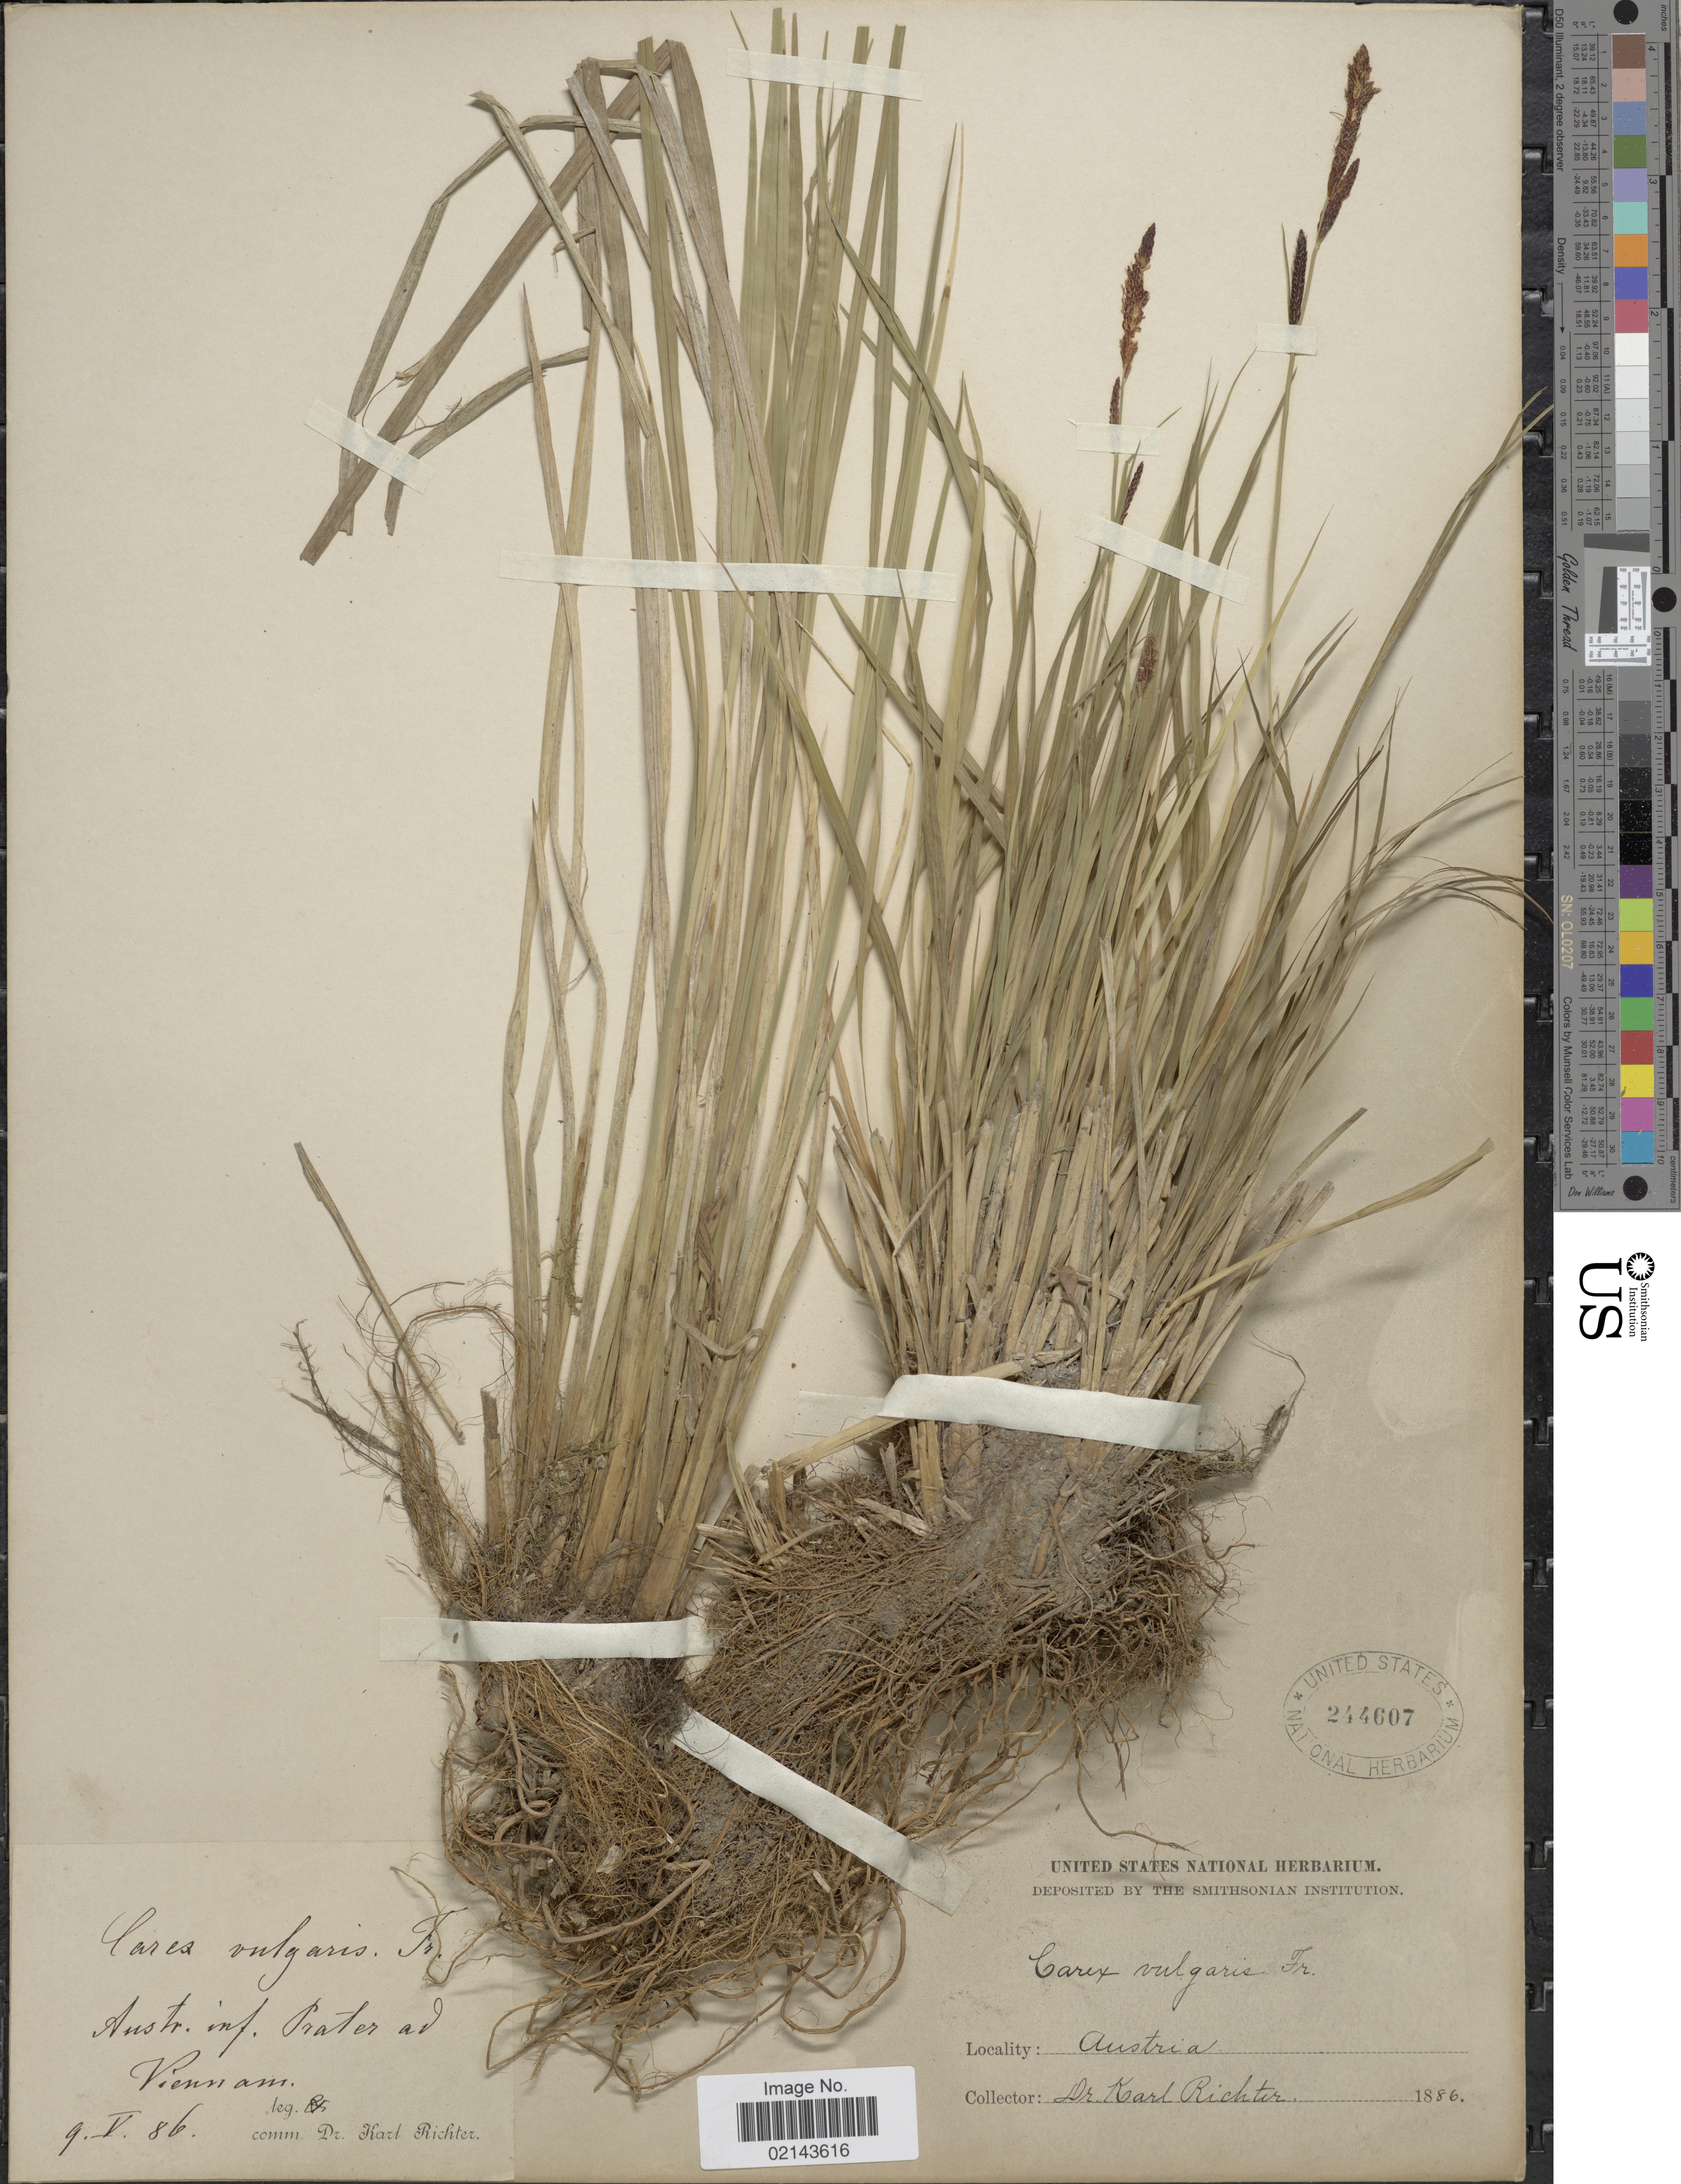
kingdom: Plantae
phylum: Tracheophyta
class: Liliopsida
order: Poales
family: Cyperaceae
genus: Carex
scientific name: Carex nigra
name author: (L.) Reichard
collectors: K. Richter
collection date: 1886-05-09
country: Austria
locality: Austr. inf Prater ad Viennam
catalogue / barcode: US 244607